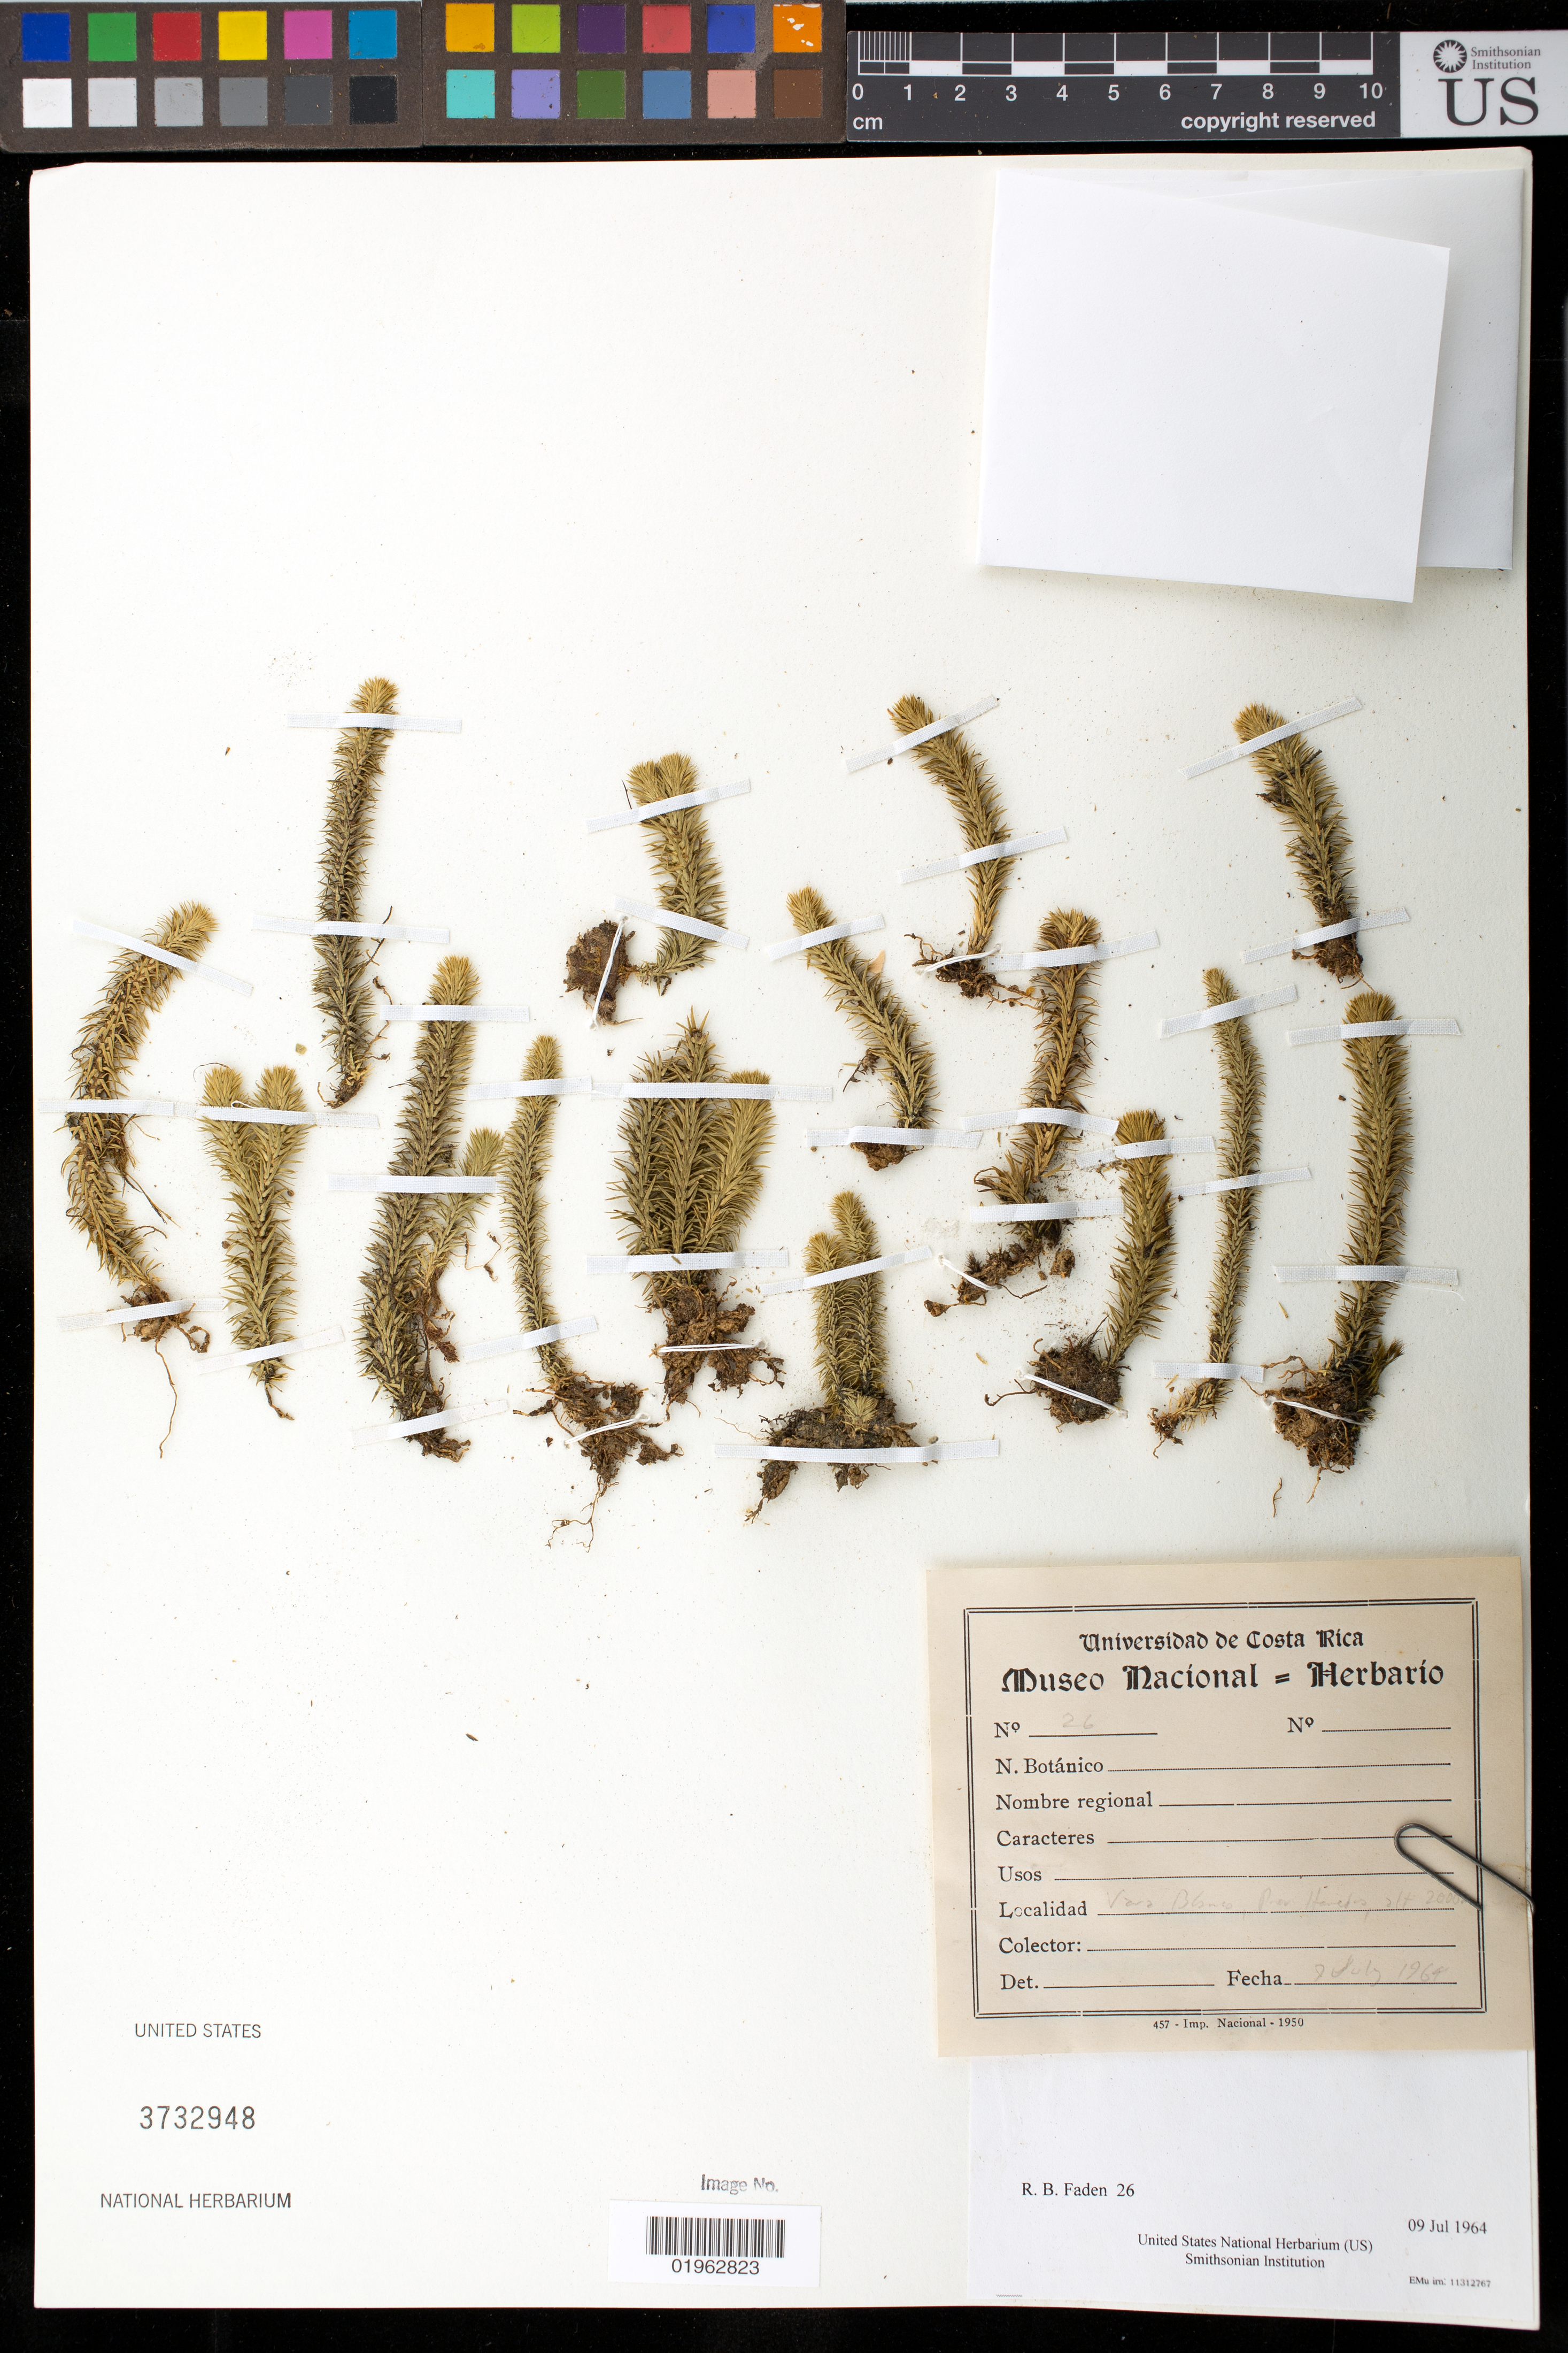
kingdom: Plantae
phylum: Tracheophyta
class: Lycopodiopsida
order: Lycopodiales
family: Lycopodiaceae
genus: Phlegmariurus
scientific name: Phlegmariurus reflexus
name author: (Lam.) B. Øllg.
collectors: R. B. Faden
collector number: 26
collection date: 1964-07-09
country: Costa Rica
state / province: Heredia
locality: Vara Blanca.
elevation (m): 2000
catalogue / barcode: US 3732948